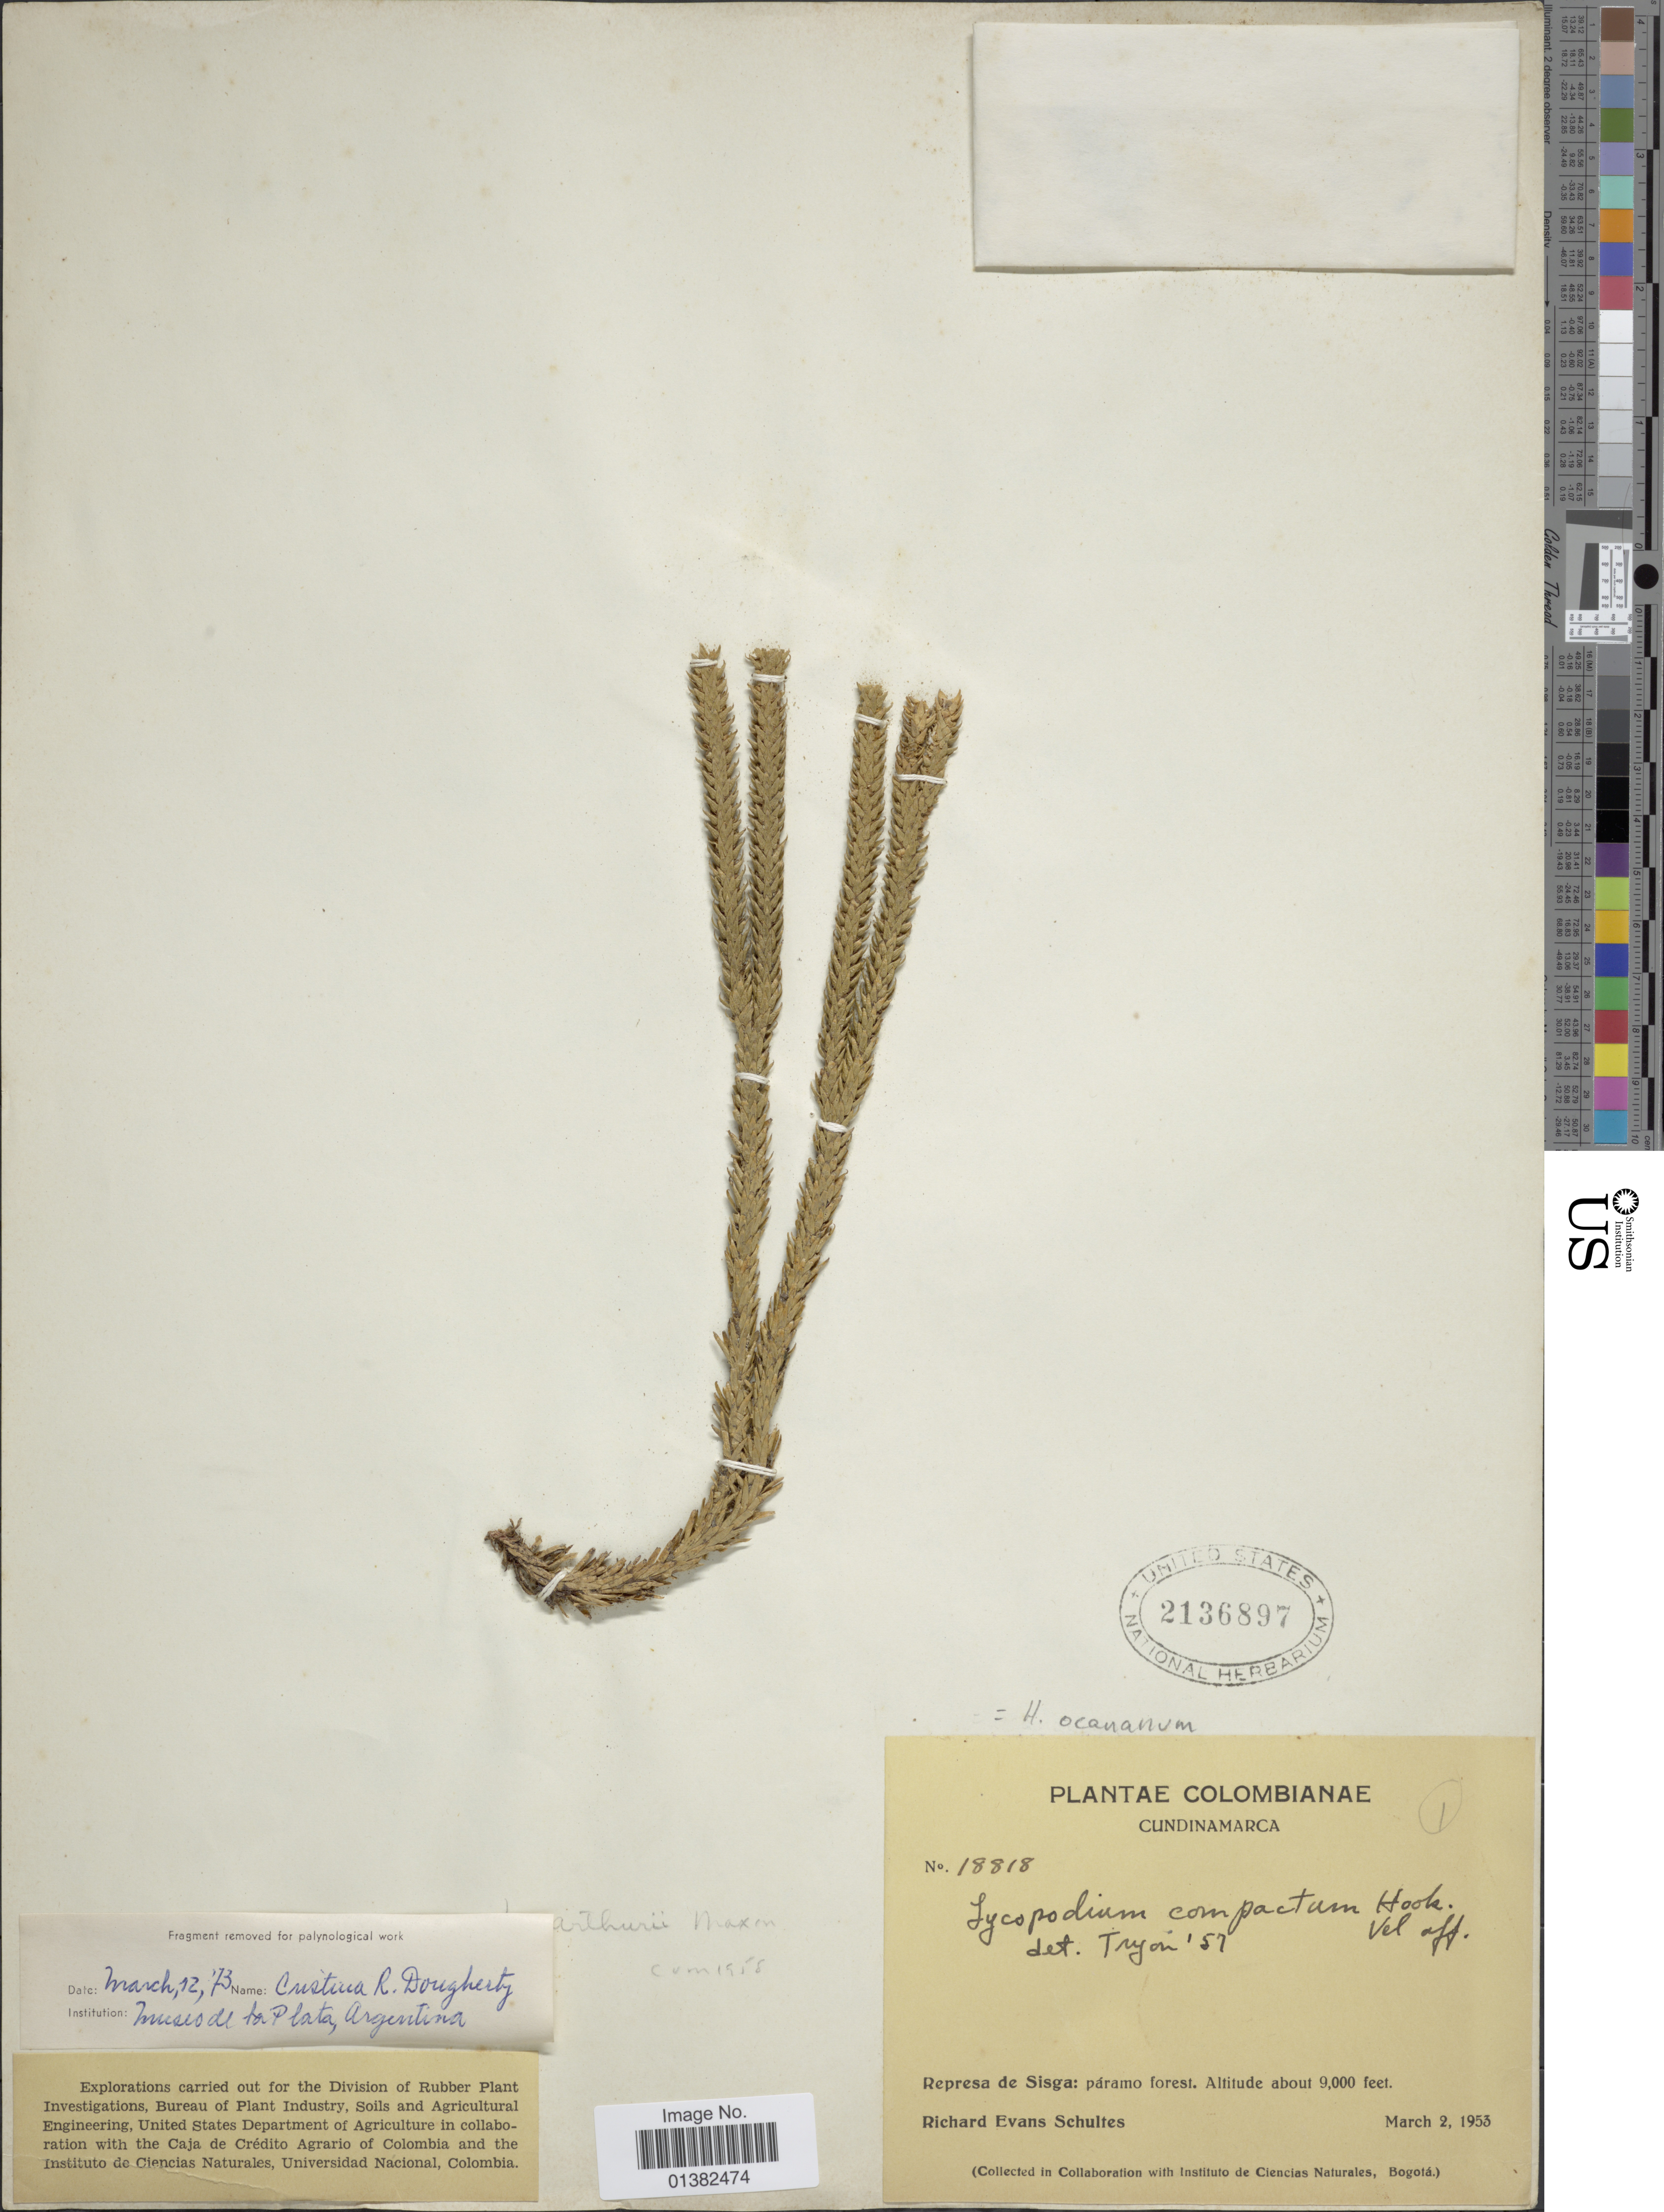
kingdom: Plantae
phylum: Tracheophyta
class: Lycopodiopsida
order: Lycopodiales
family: Lycopodiaceae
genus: Phlegmariurus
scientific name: Phlegmariurus ocananus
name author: (Herter) B. Øllg.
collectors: R. E. Schultes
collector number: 18818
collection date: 1953-03-02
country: Colombia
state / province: Cundinamarca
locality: Represa de Sisga: páramo forest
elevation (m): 2743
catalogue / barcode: US 2136897